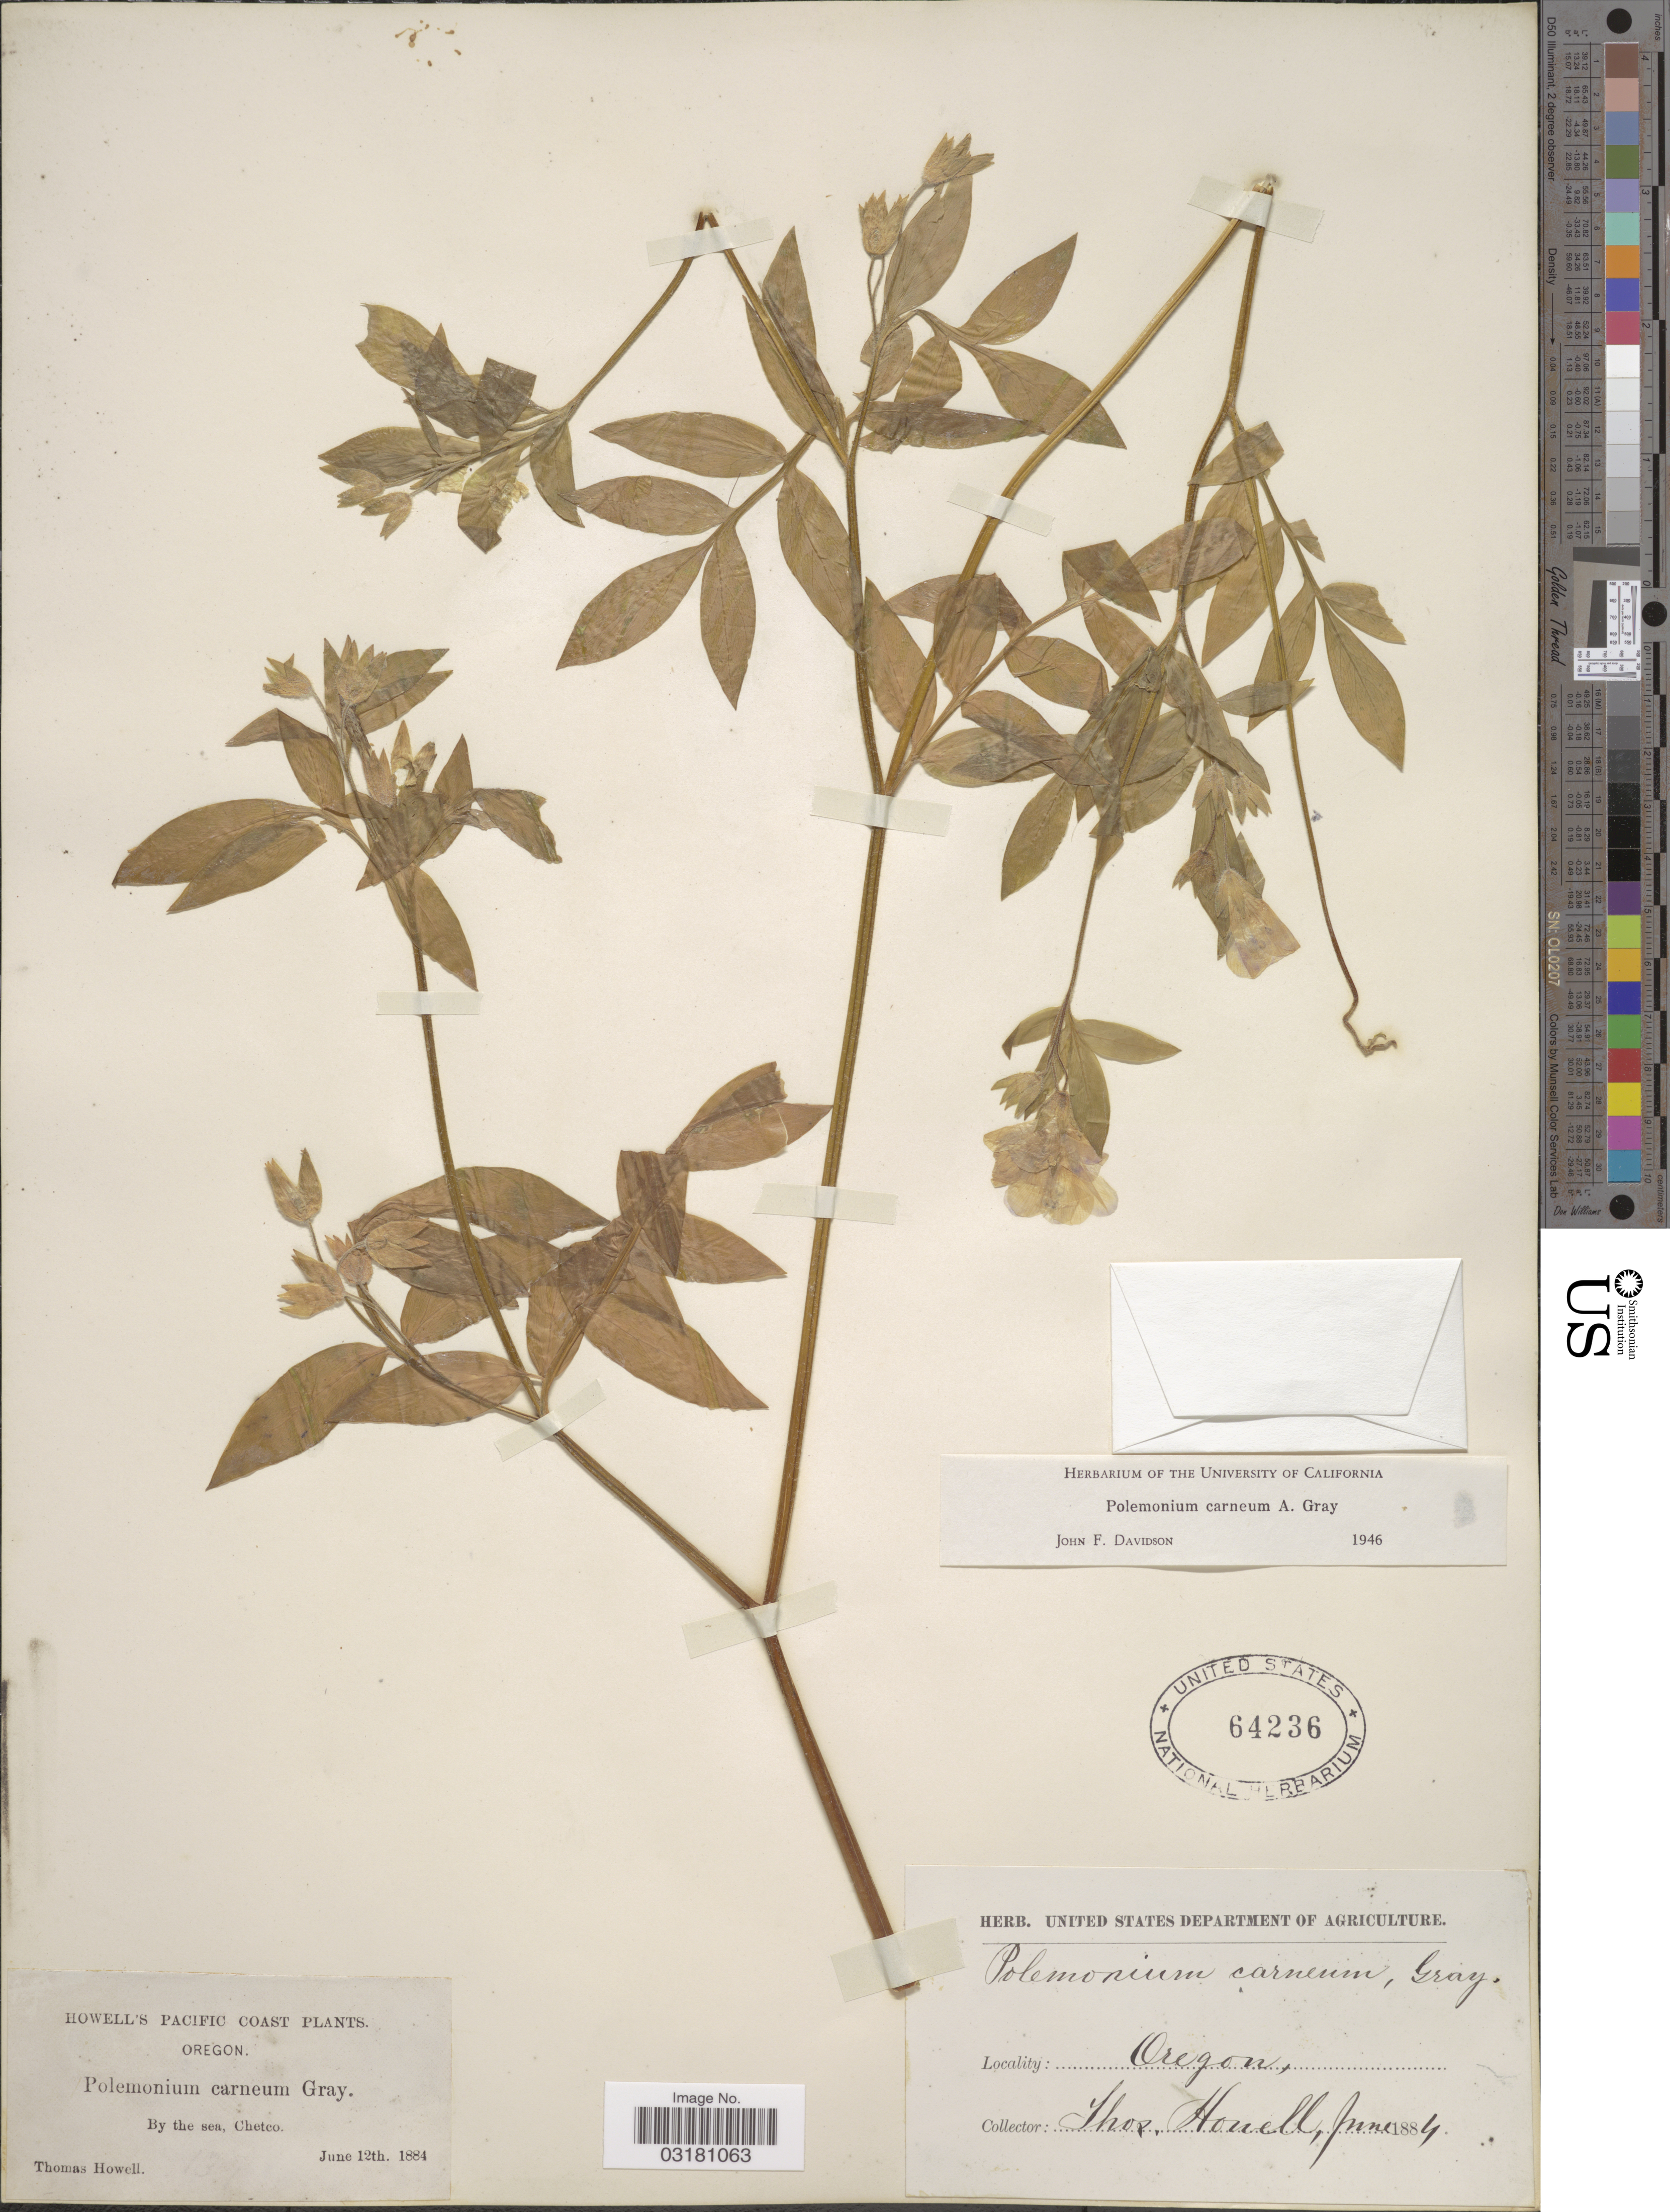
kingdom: Plantae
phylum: Tracheophyta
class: Magnoliopsida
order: Ericales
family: Polemoniaceae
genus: Polemonium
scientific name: Polemonium carneum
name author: A. Gray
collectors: T. Howell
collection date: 1884-06-12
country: United States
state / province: Oregon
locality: Pacific Coast. By the sea, Chetco.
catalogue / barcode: US 64236